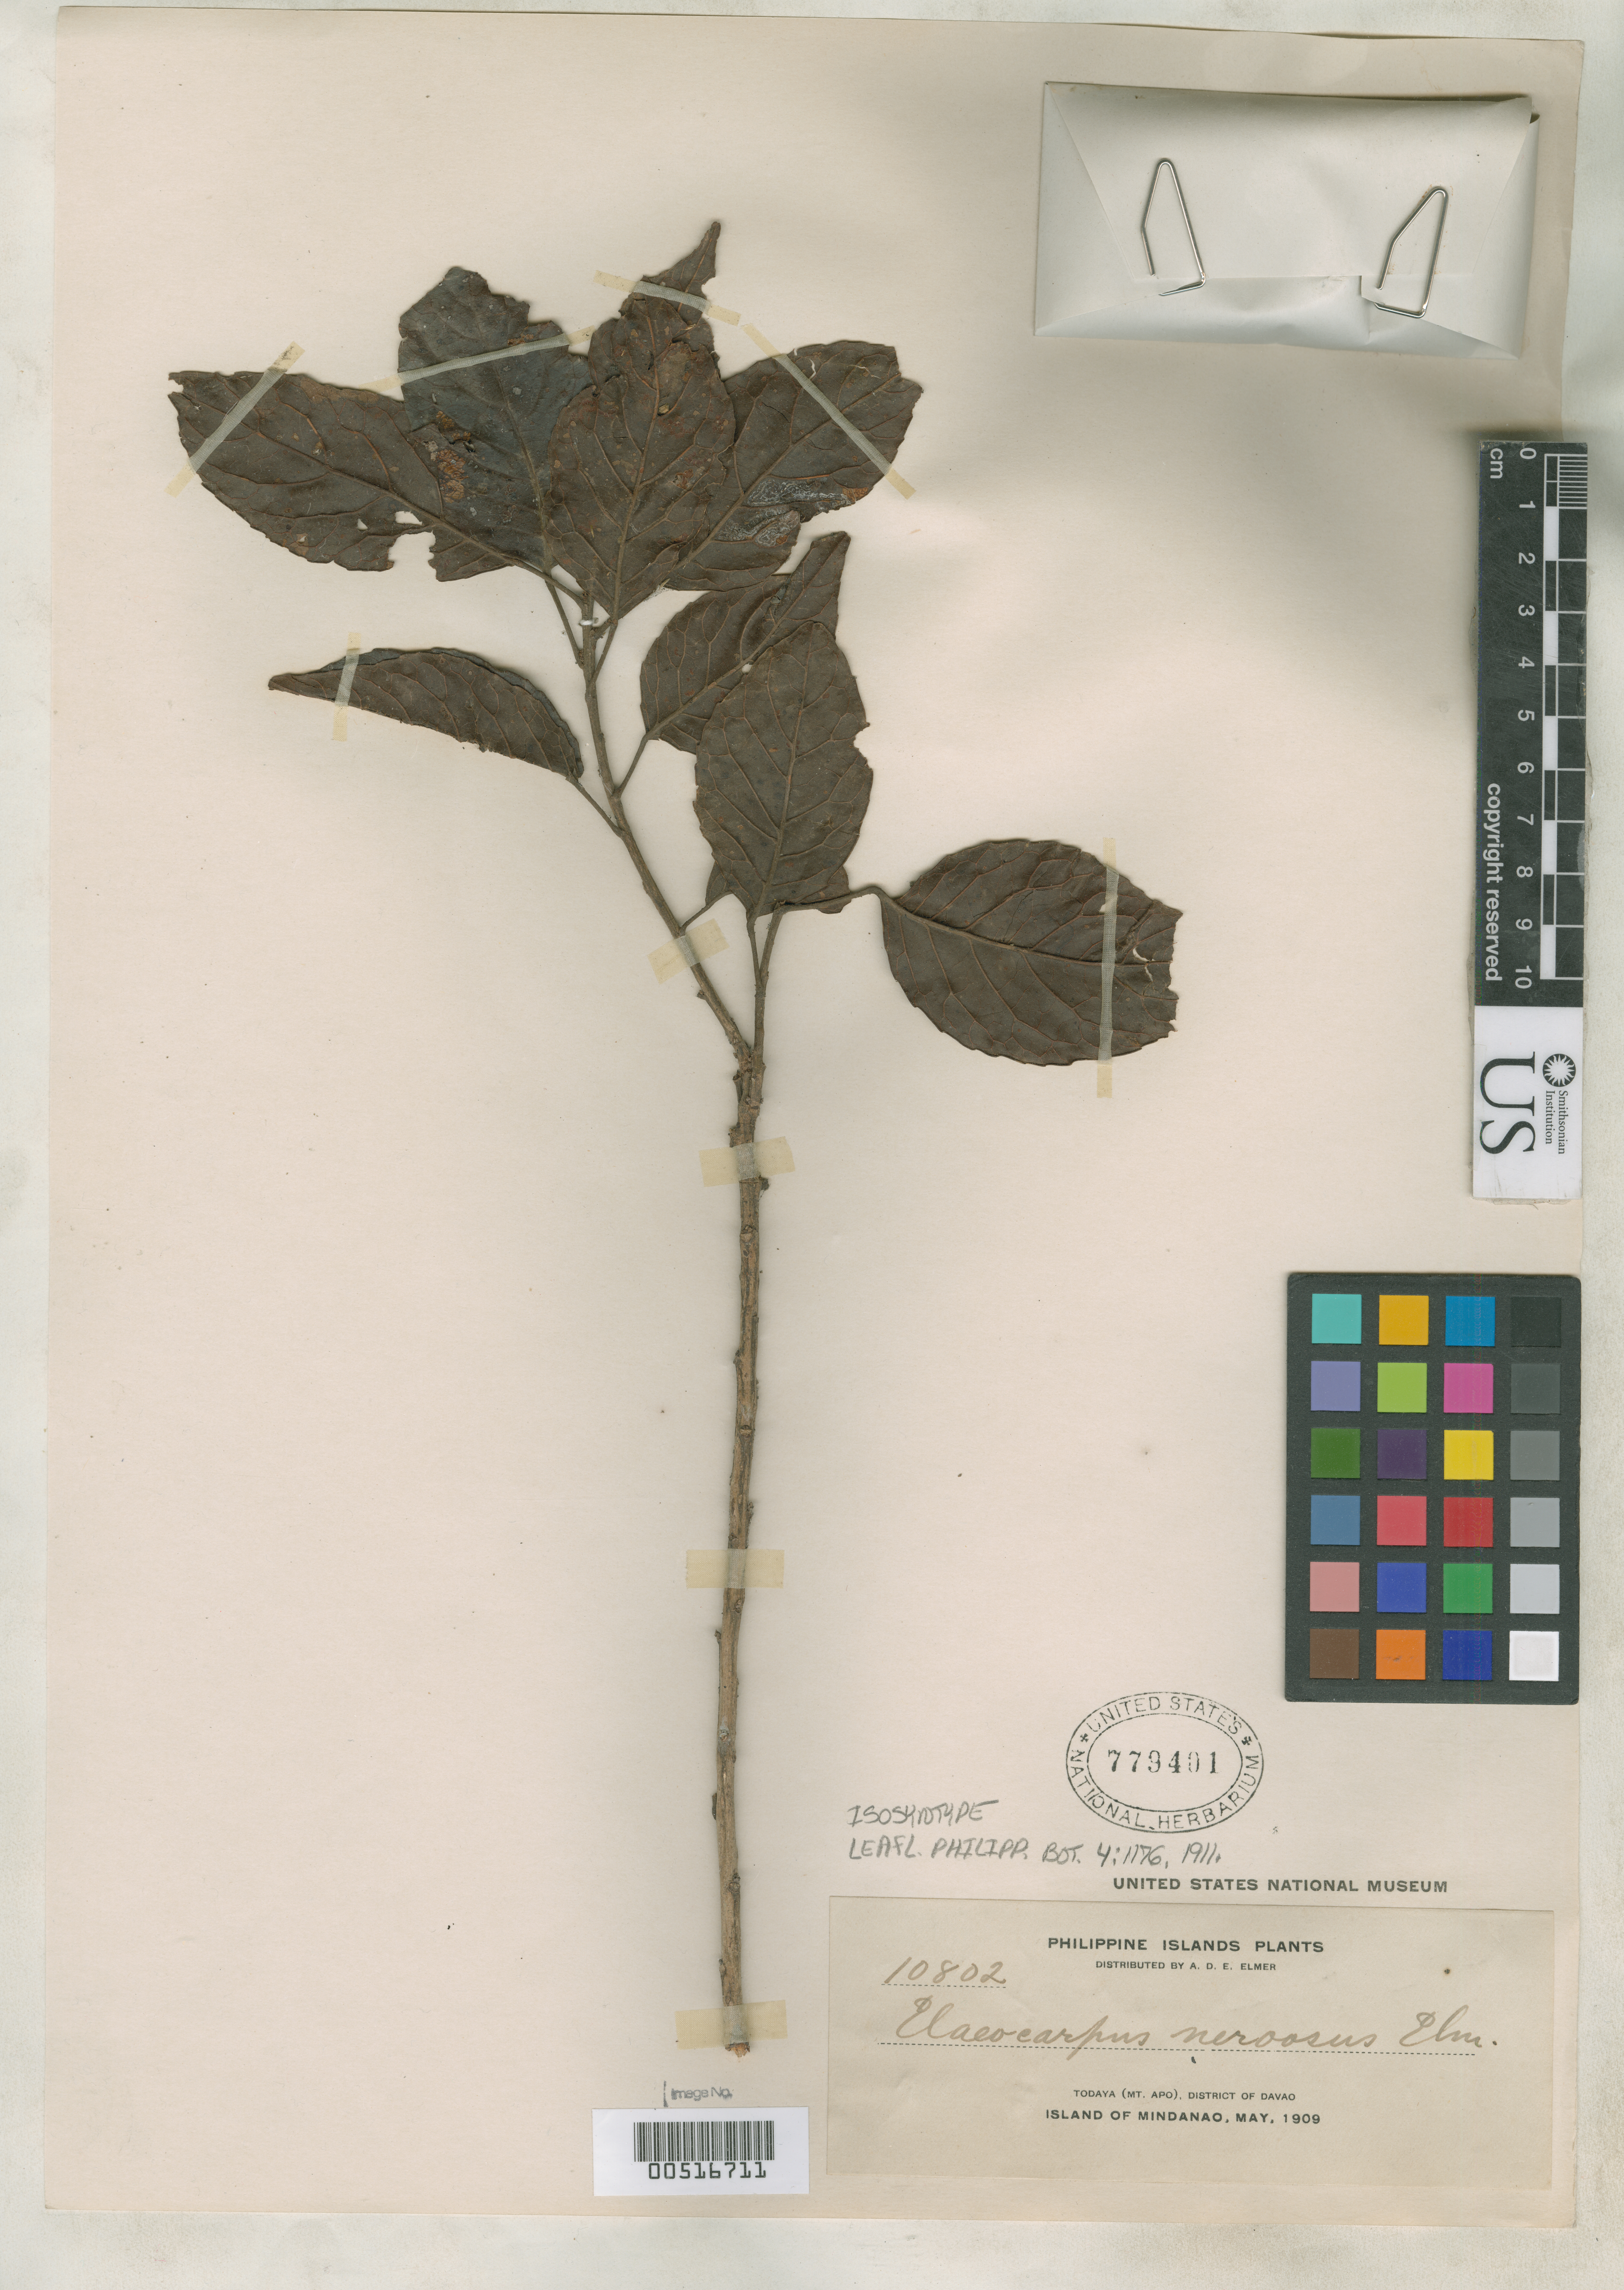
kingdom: Plantae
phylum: Tracheophyta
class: Magnoliopsida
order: Oxalidales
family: Elaeocarpaceae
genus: Elaeocarpus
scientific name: Elaeocarpus nervosus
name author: Elmer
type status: Isosyntype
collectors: A. D. E. Elmer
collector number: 10802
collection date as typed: May 1909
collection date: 1909-05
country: Philippines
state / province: Davao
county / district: Davao del Sur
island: Mindanao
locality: Todaya, Mt. Apo.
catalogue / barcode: US 779401